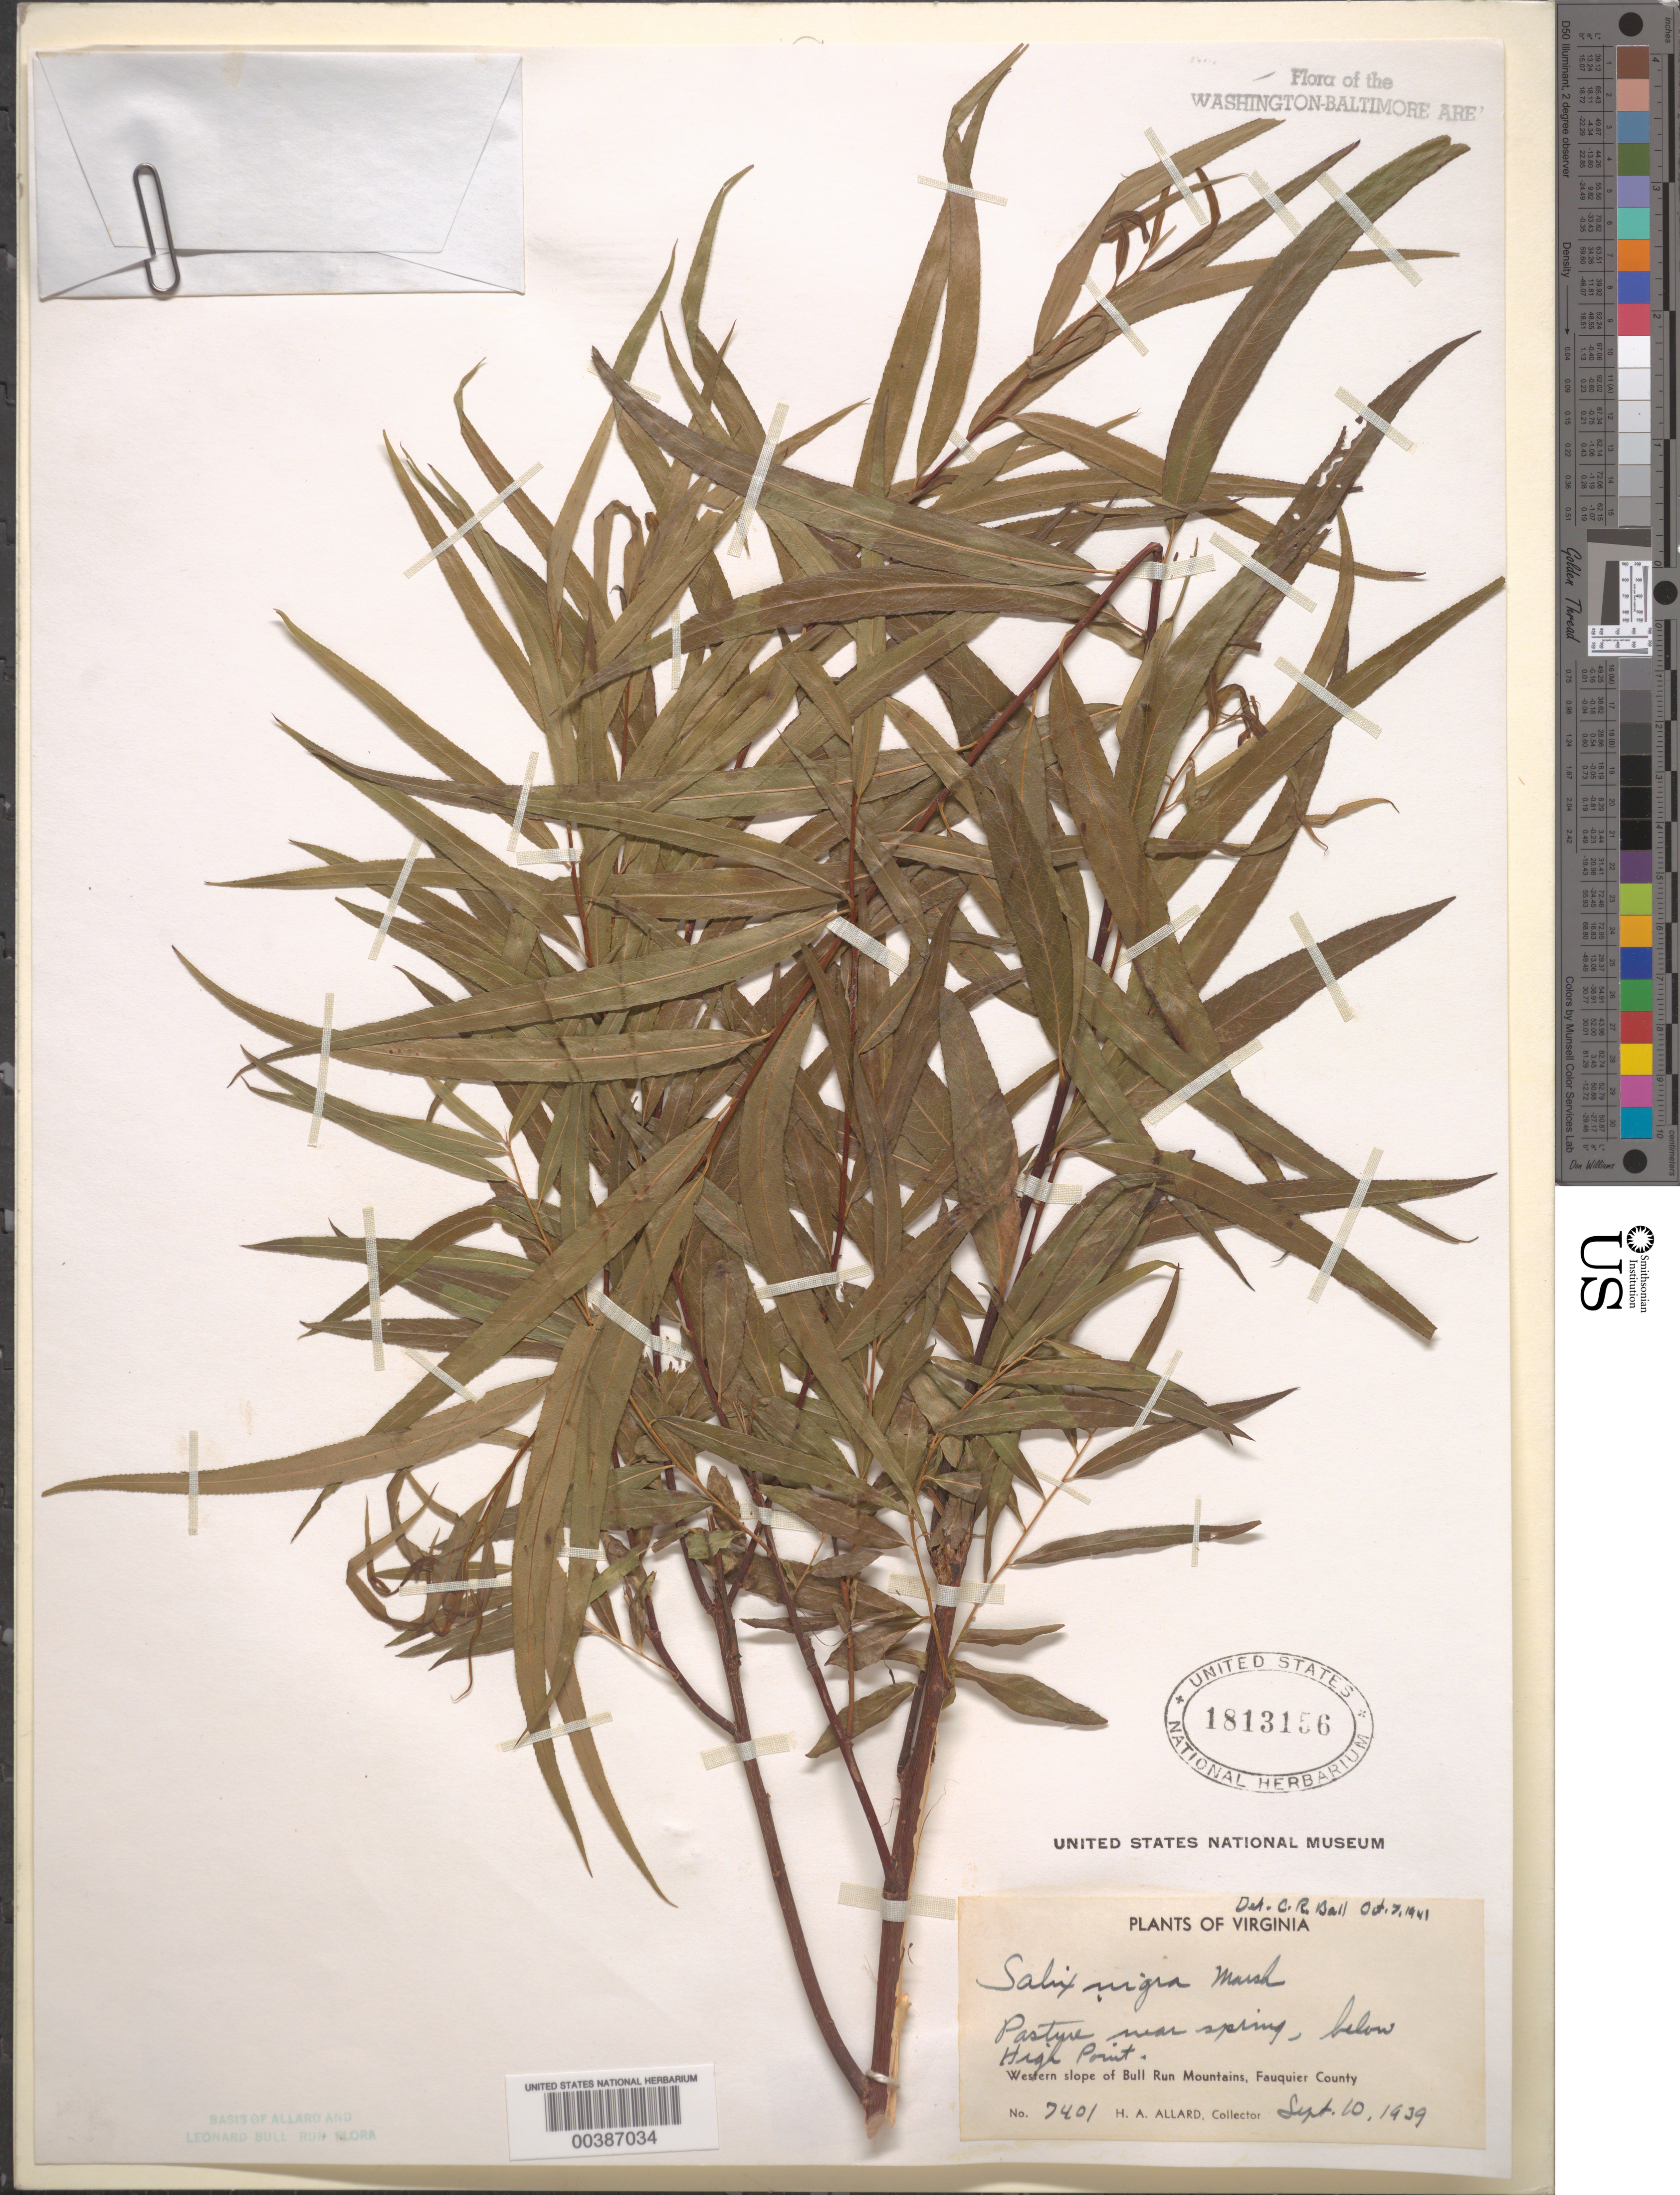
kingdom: Plantae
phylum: Tracheophyta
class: Magnoliopsida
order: Malpighiales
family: Salicaceae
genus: Salix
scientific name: Salix nigra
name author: Marshall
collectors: H. A. Allard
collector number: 7401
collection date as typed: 10 Sep 1939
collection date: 1939-09-10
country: United States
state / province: Virginia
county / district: Fauquier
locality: Below High Point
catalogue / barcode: US 1813156